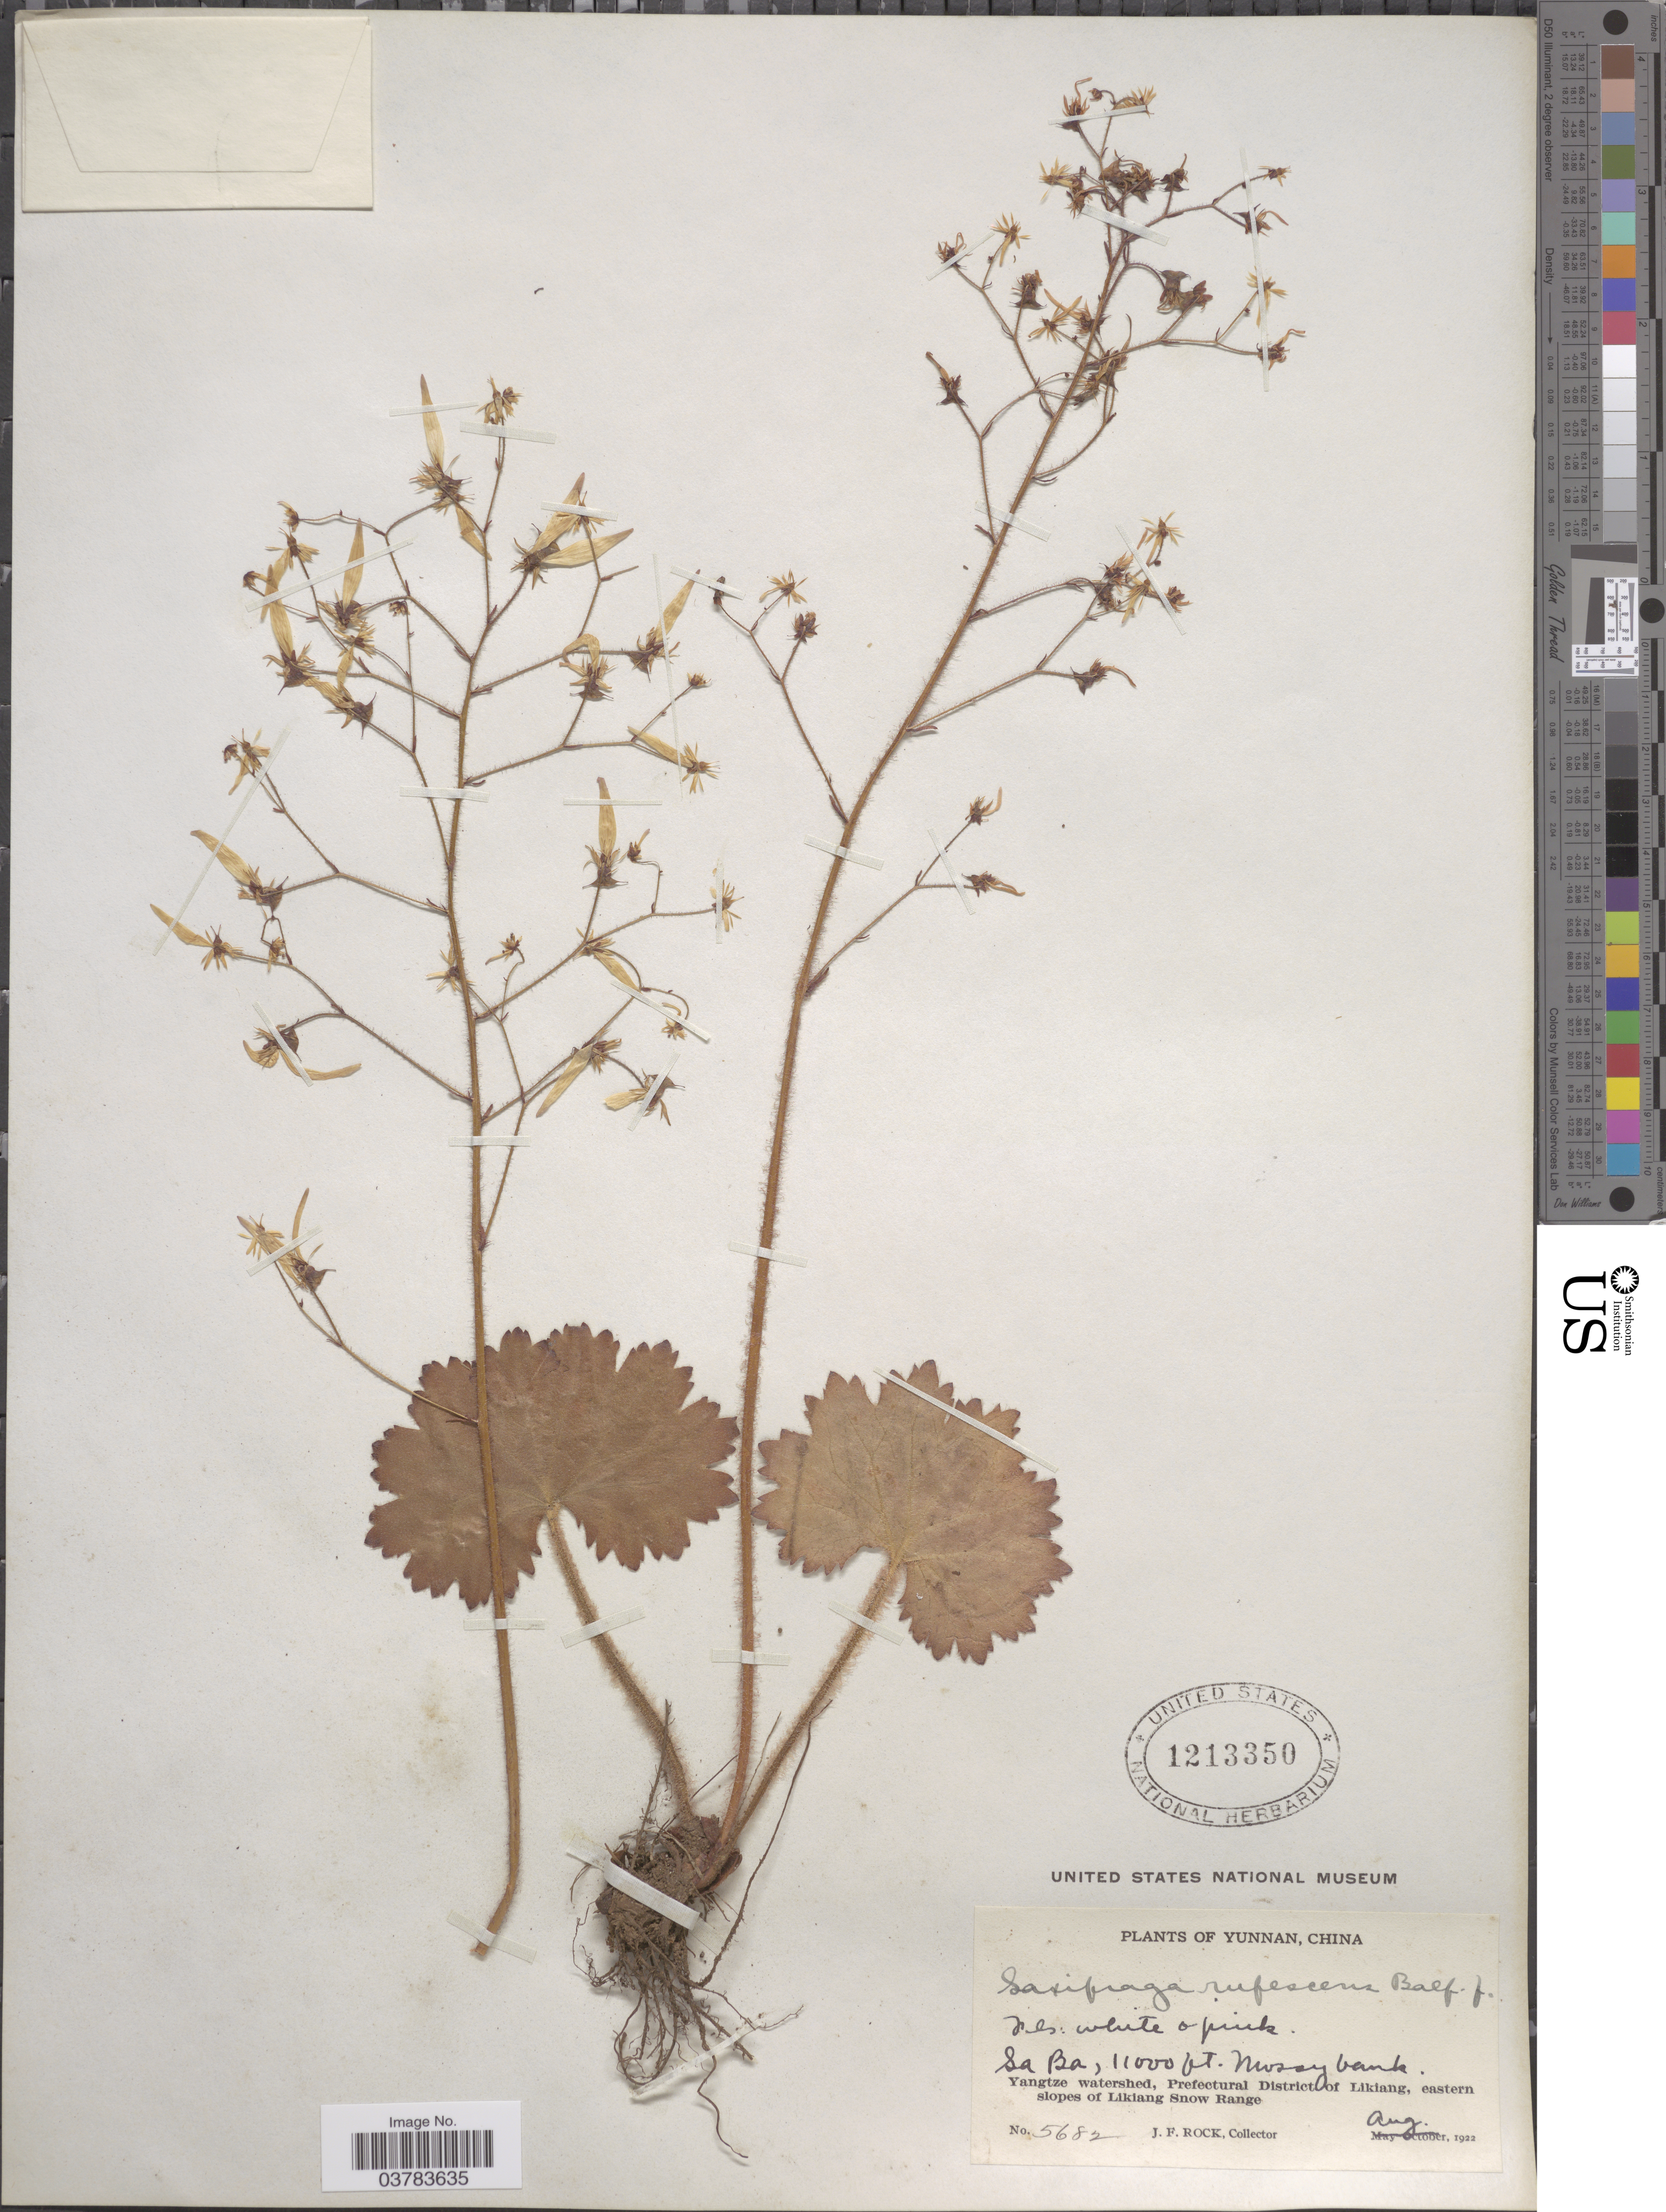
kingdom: Plantae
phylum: Tracheophyta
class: Magnoliopsida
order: Saxifragales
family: Saxifragaceae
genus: Saxifraga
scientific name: Saxifraga rufescens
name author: Balf.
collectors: J. Rock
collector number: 5682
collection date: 1922-08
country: China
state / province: Yunnan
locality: Sa Ba. Mossy bank. Yangtze watershed, Prefectural District of Likiang, eastern slopes of Likiang Snow Range.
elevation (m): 3353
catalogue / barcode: US 1213350